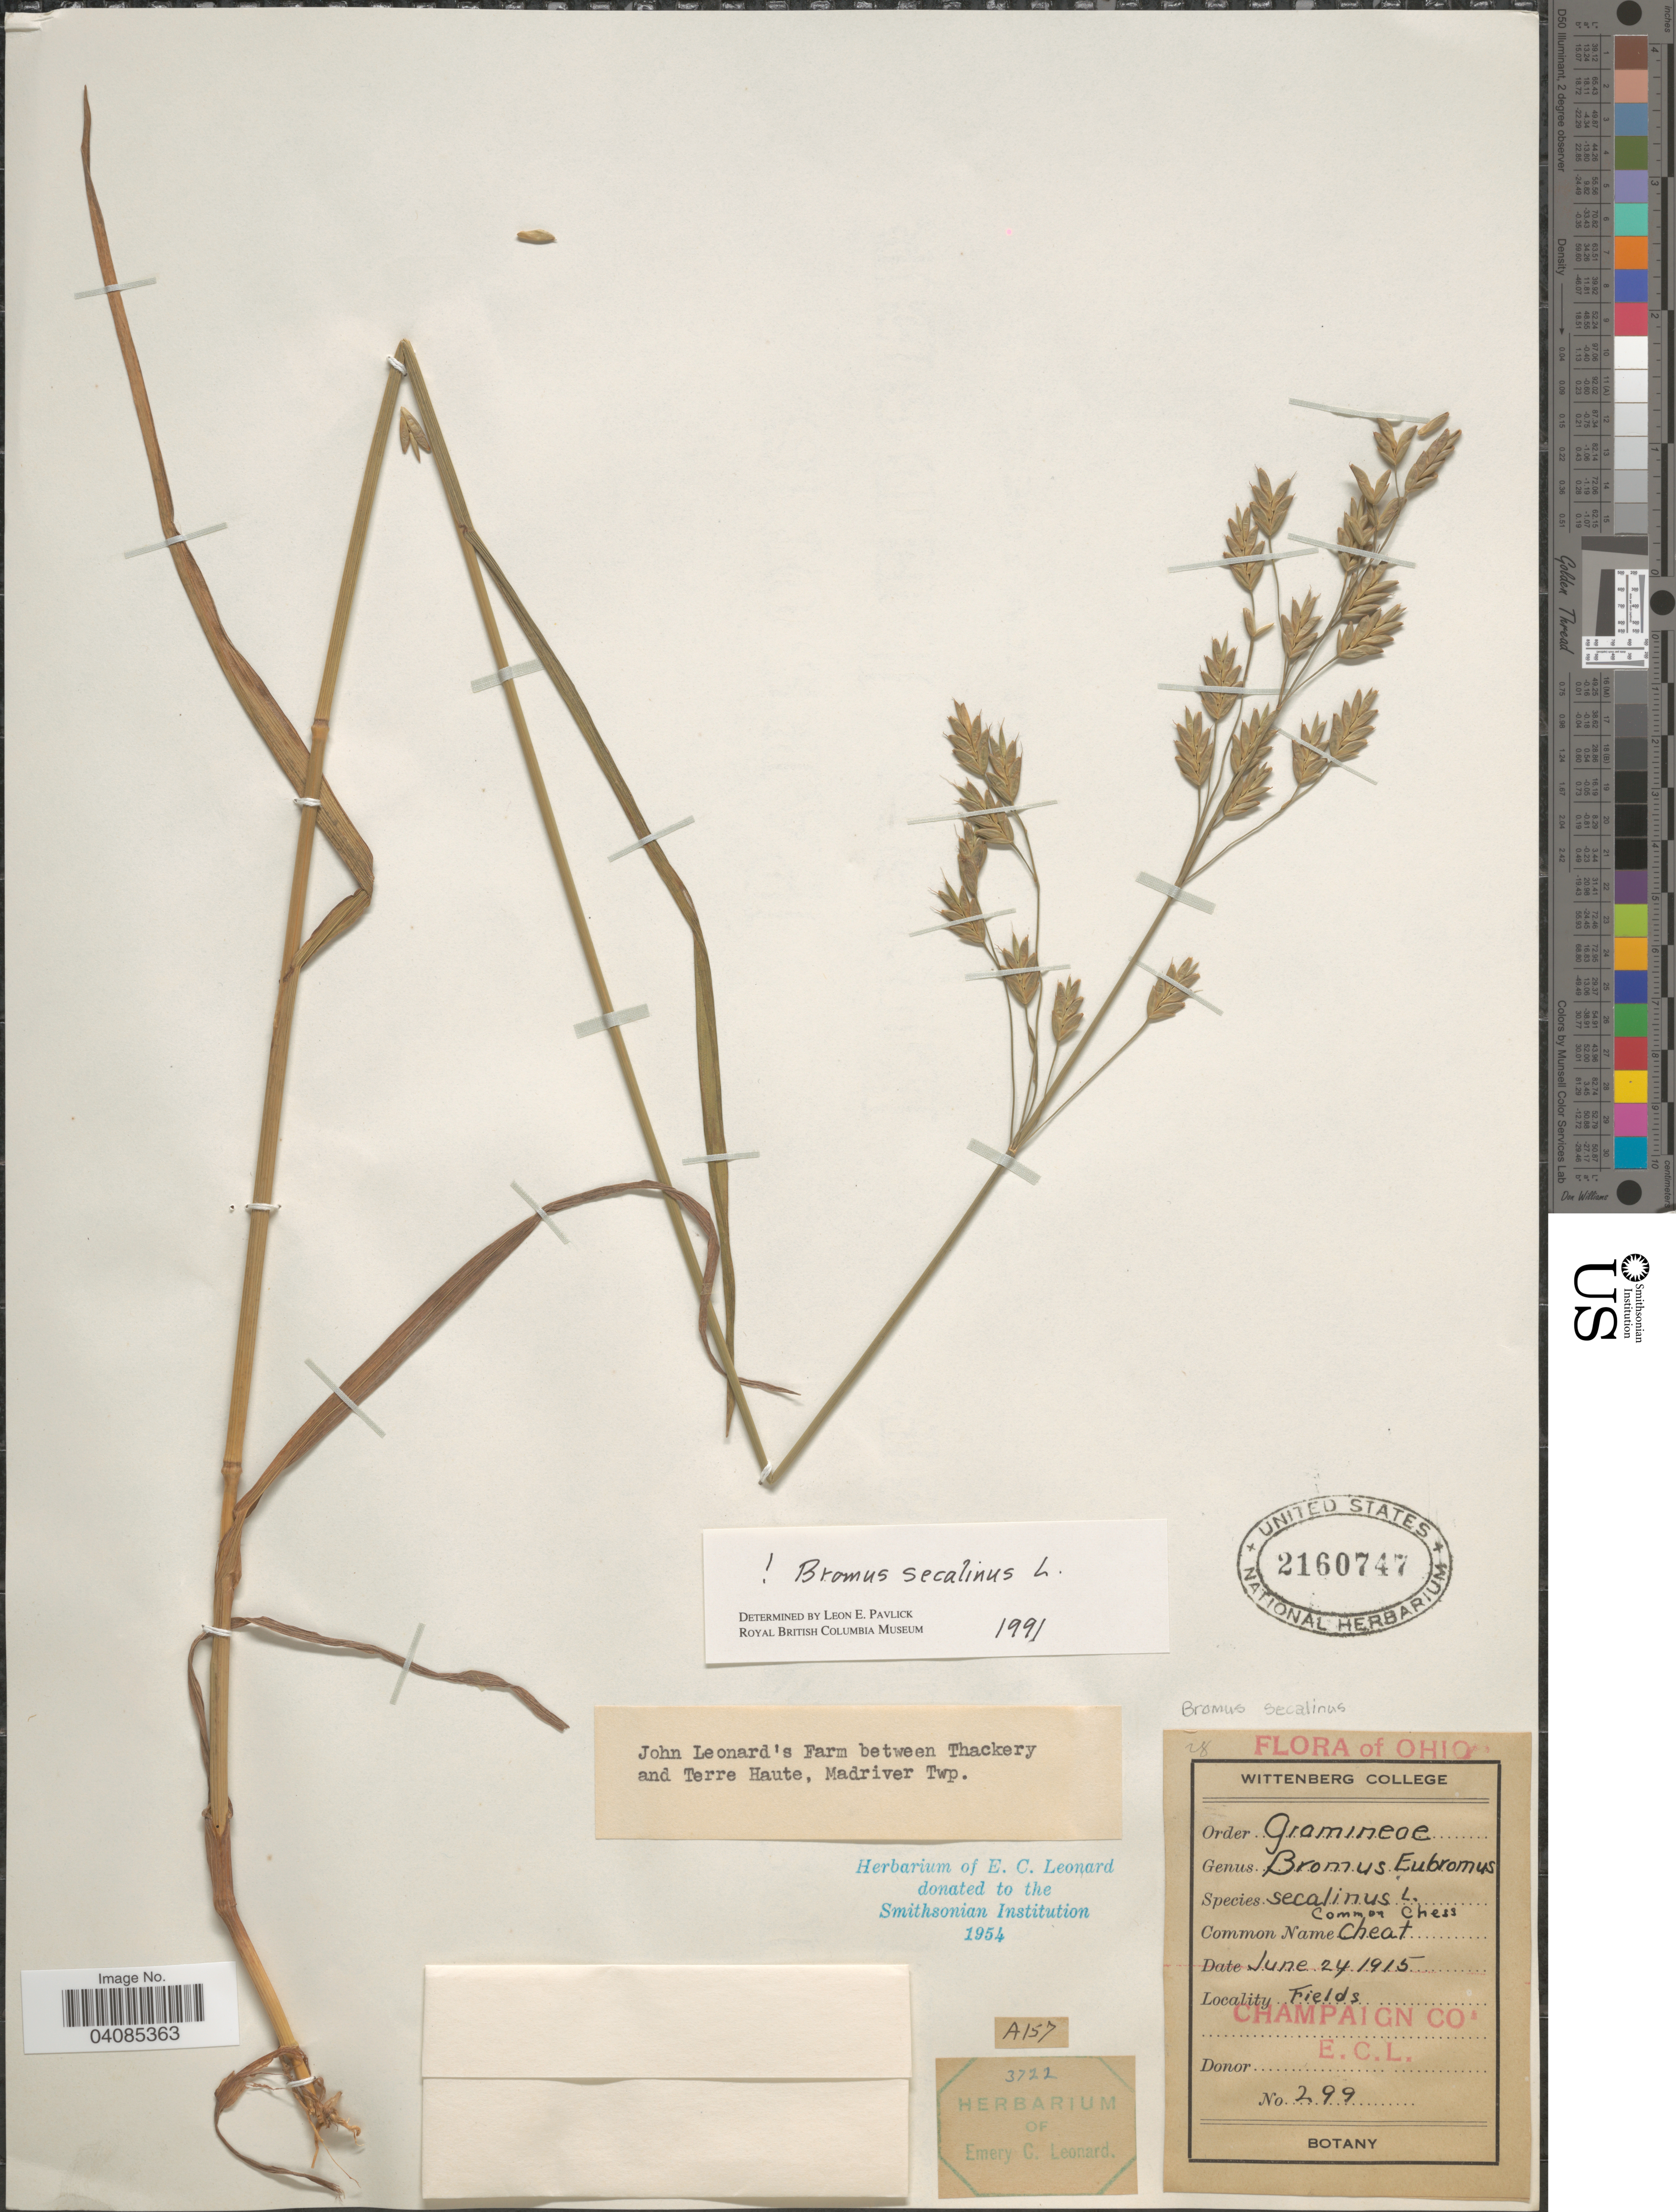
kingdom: Plantae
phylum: Tracheophyta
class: Liliopsida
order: Poales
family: Poaceae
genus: Bromus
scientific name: Bromus secalinus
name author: L.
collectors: E. C. Leonard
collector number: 299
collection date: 1915-06-24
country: United States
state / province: Ohio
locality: Champaign Co. John Leonard's Farm between Thackery and Terre Haute, Madriver Twp.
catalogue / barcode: US 2160747